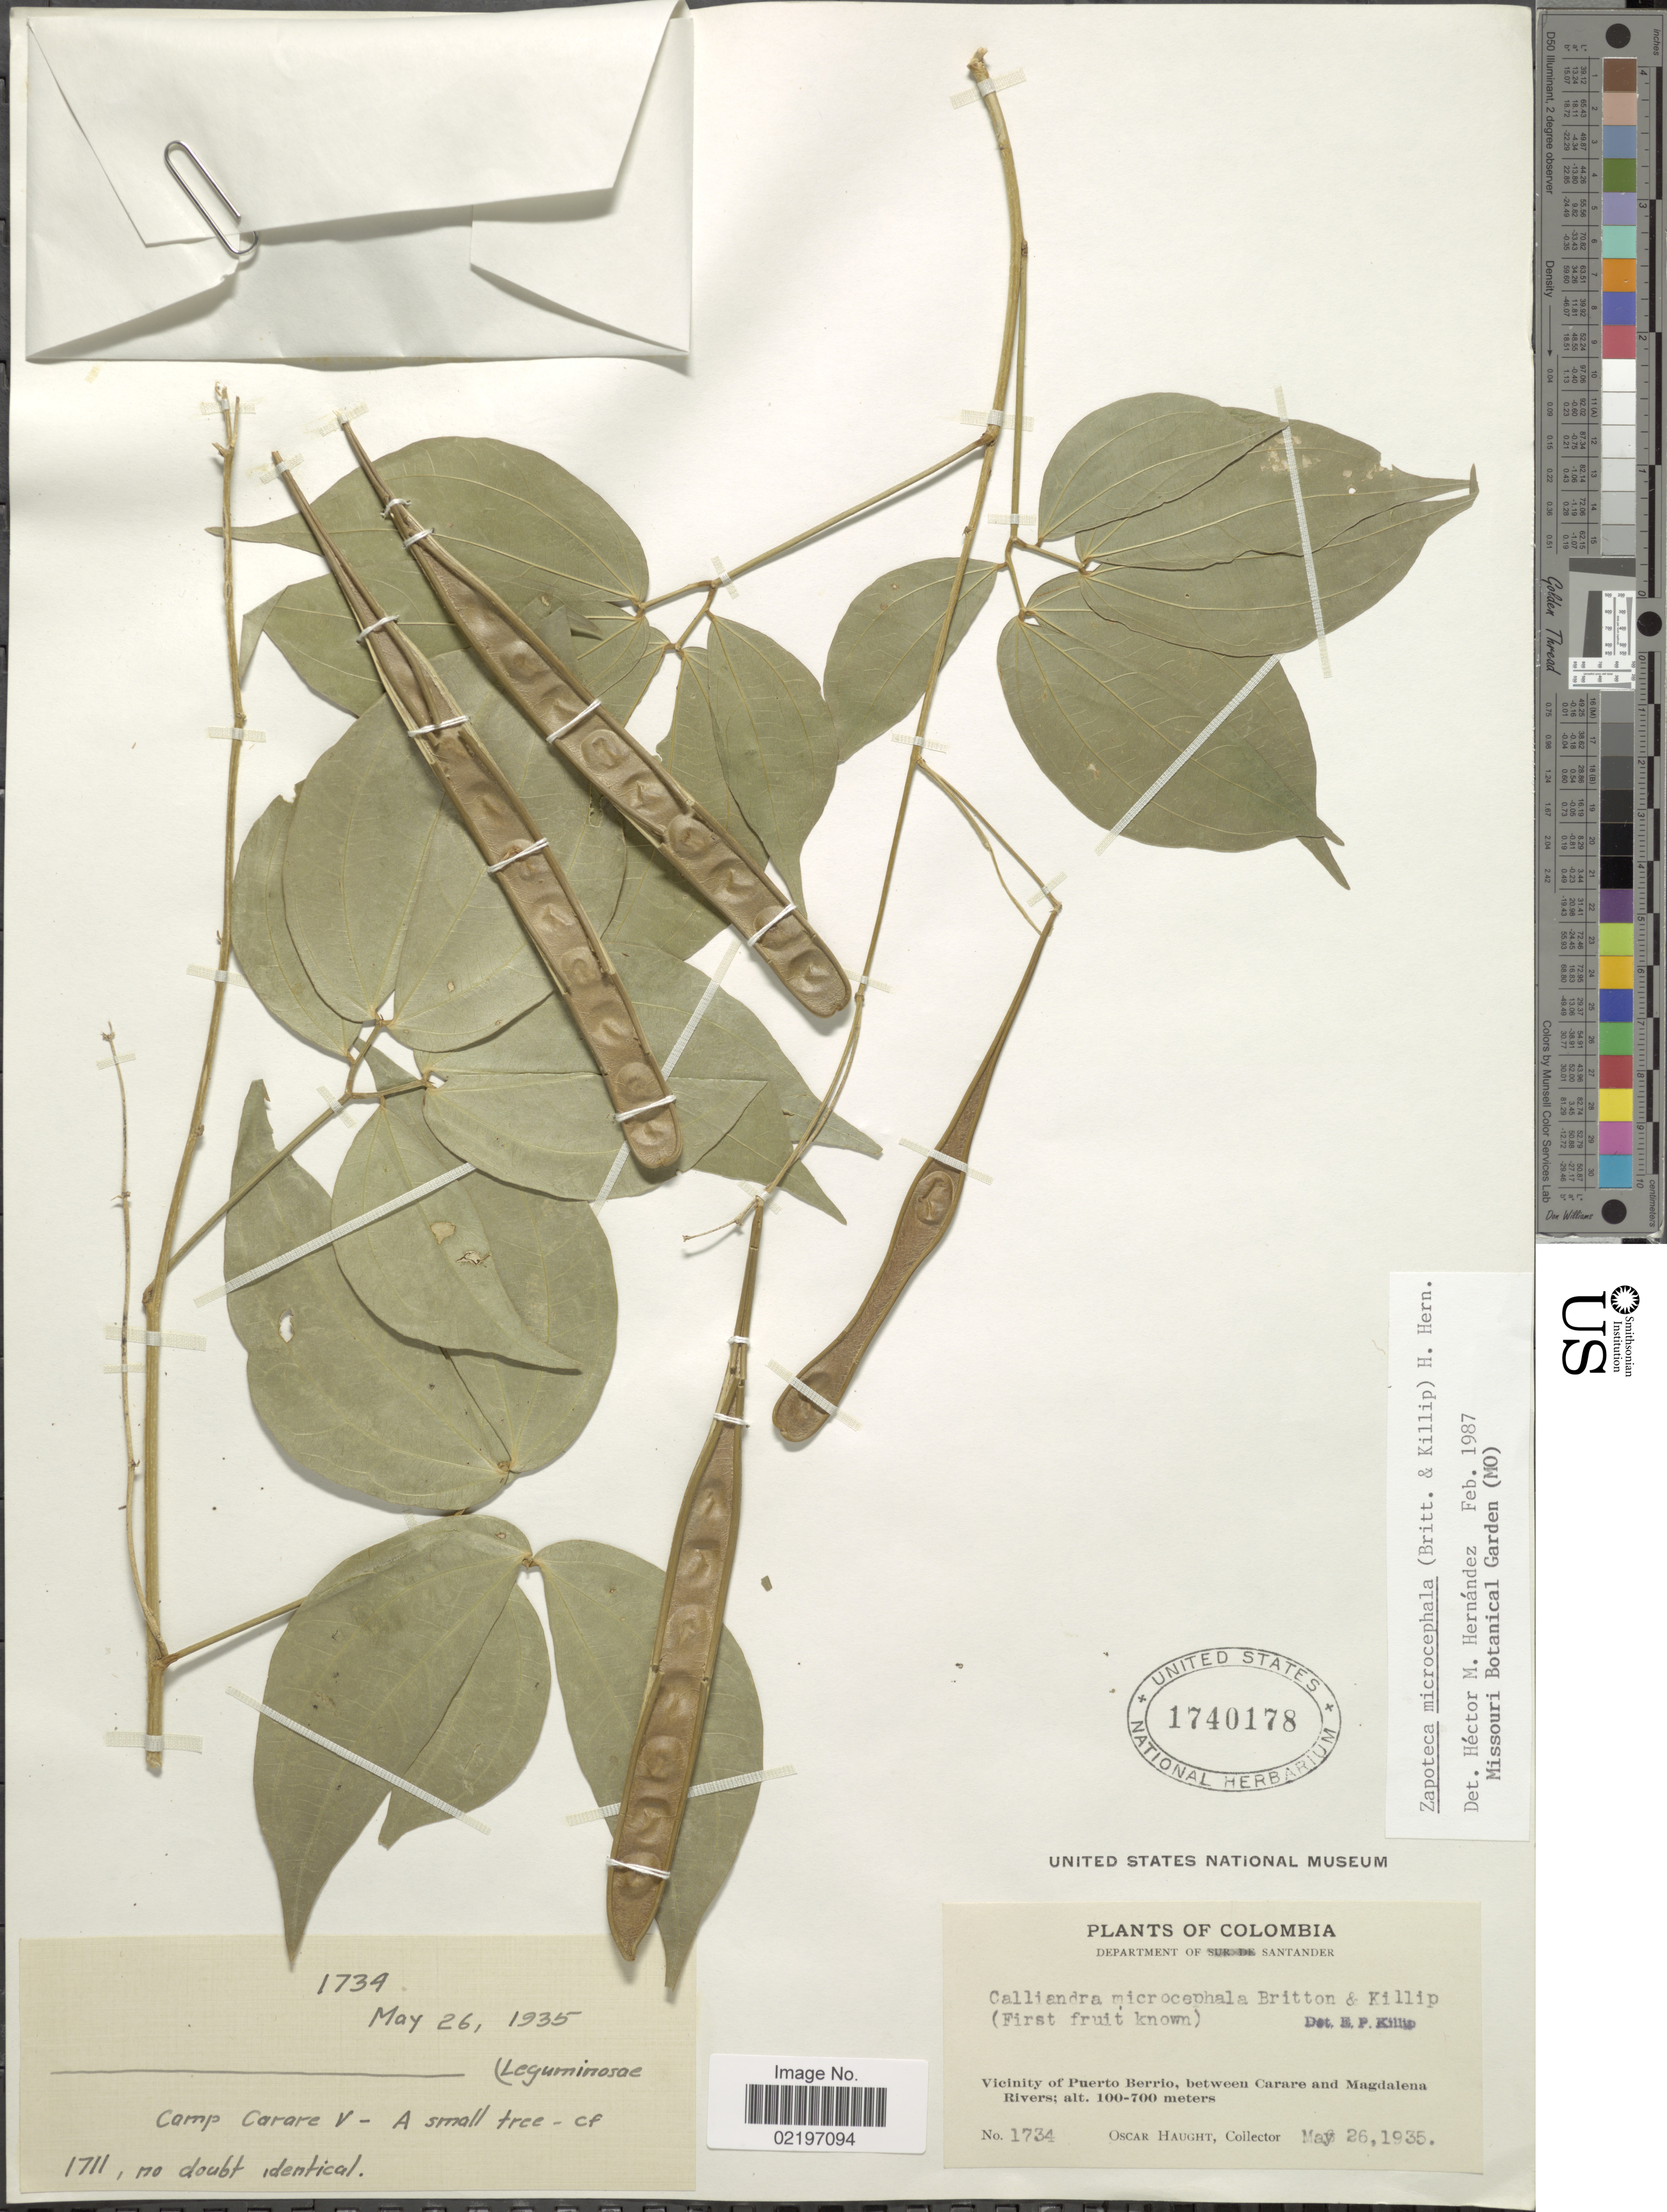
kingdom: Plantae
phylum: Tracheophyta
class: Magnoliopsida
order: Fabales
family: Fabaceae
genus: Zapoteca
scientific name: Zapoteca microcephala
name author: (Britton & Killip) H.M. Hern.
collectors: O. L. Haught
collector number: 1734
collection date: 1935-05-26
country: Colombia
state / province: Santander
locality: Vicinity of Puerto Berrio, between Carare and Magdalena Rivers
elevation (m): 100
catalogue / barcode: US 1740178